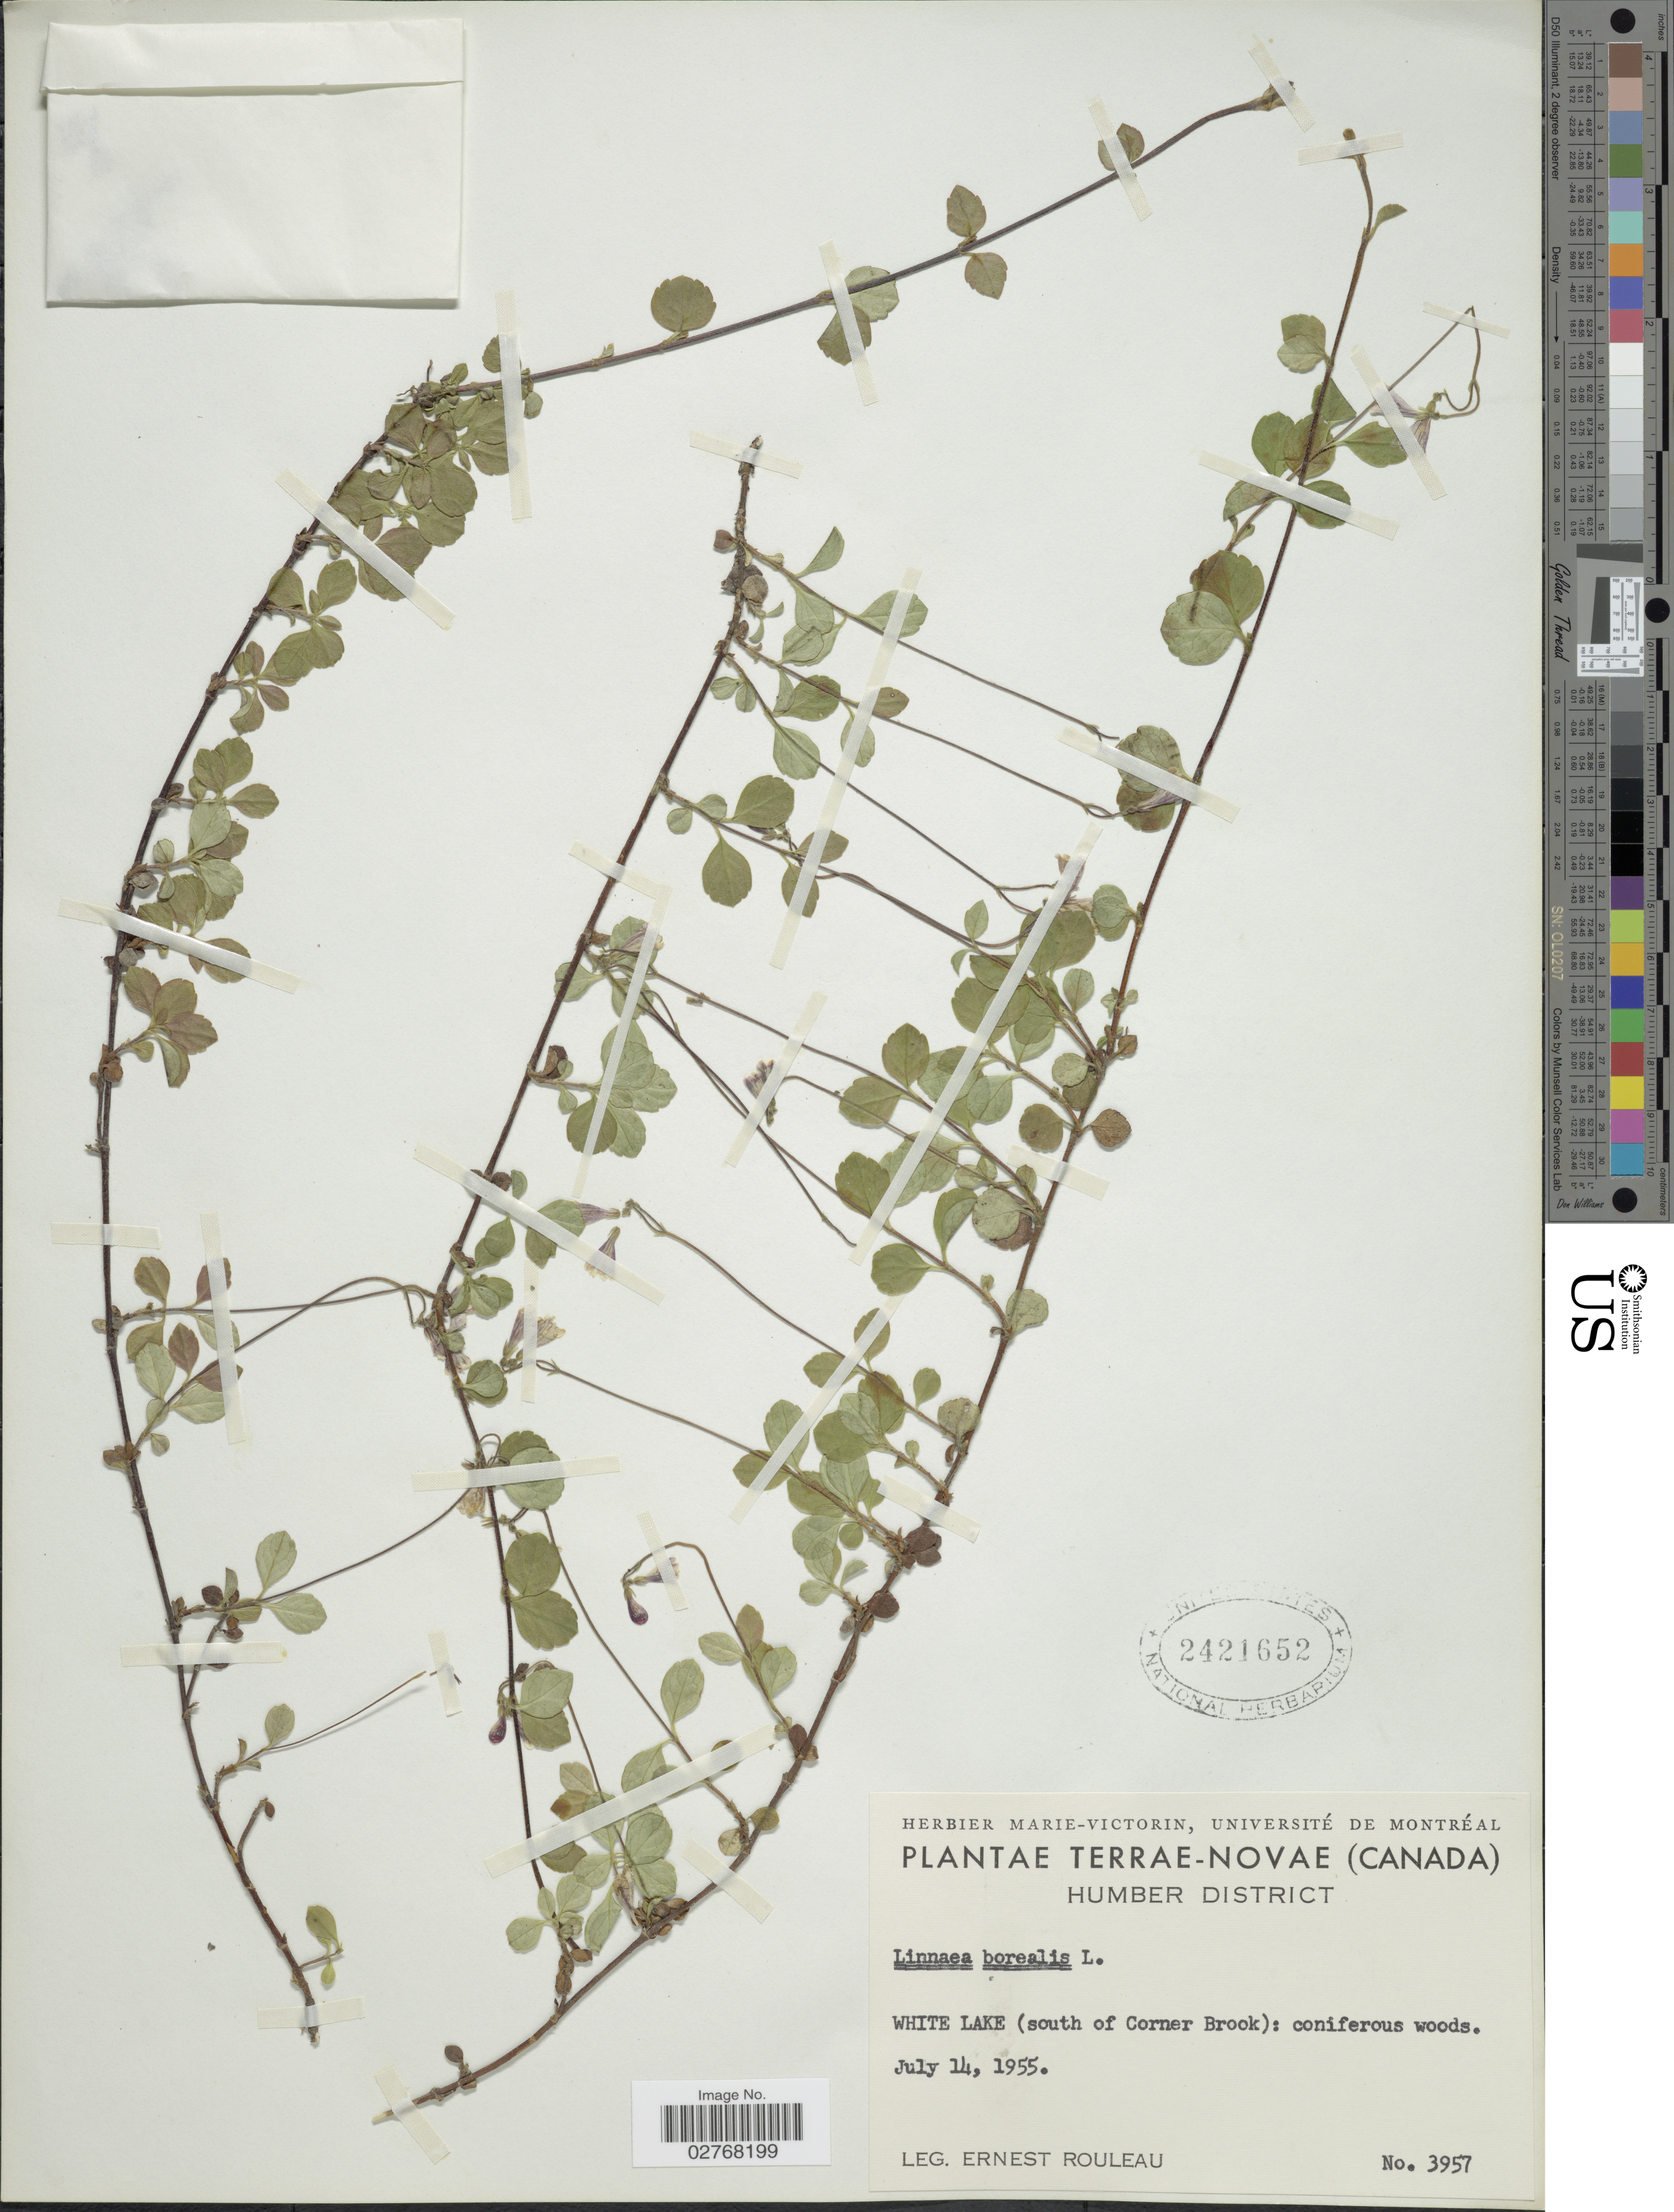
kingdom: Plantae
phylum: Tracheophyta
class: Magnoliopsida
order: Dipsacales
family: Caprifoliaceae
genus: Linnaea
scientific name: Linnaea borealis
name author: L.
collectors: J. Rouleau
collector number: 3957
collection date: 1955-07-14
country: Canada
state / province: Newfoundland and Labrador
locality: Terrae-Novae. Humber District. White Lake (south of Corner Brook).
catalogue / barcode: US 2421652